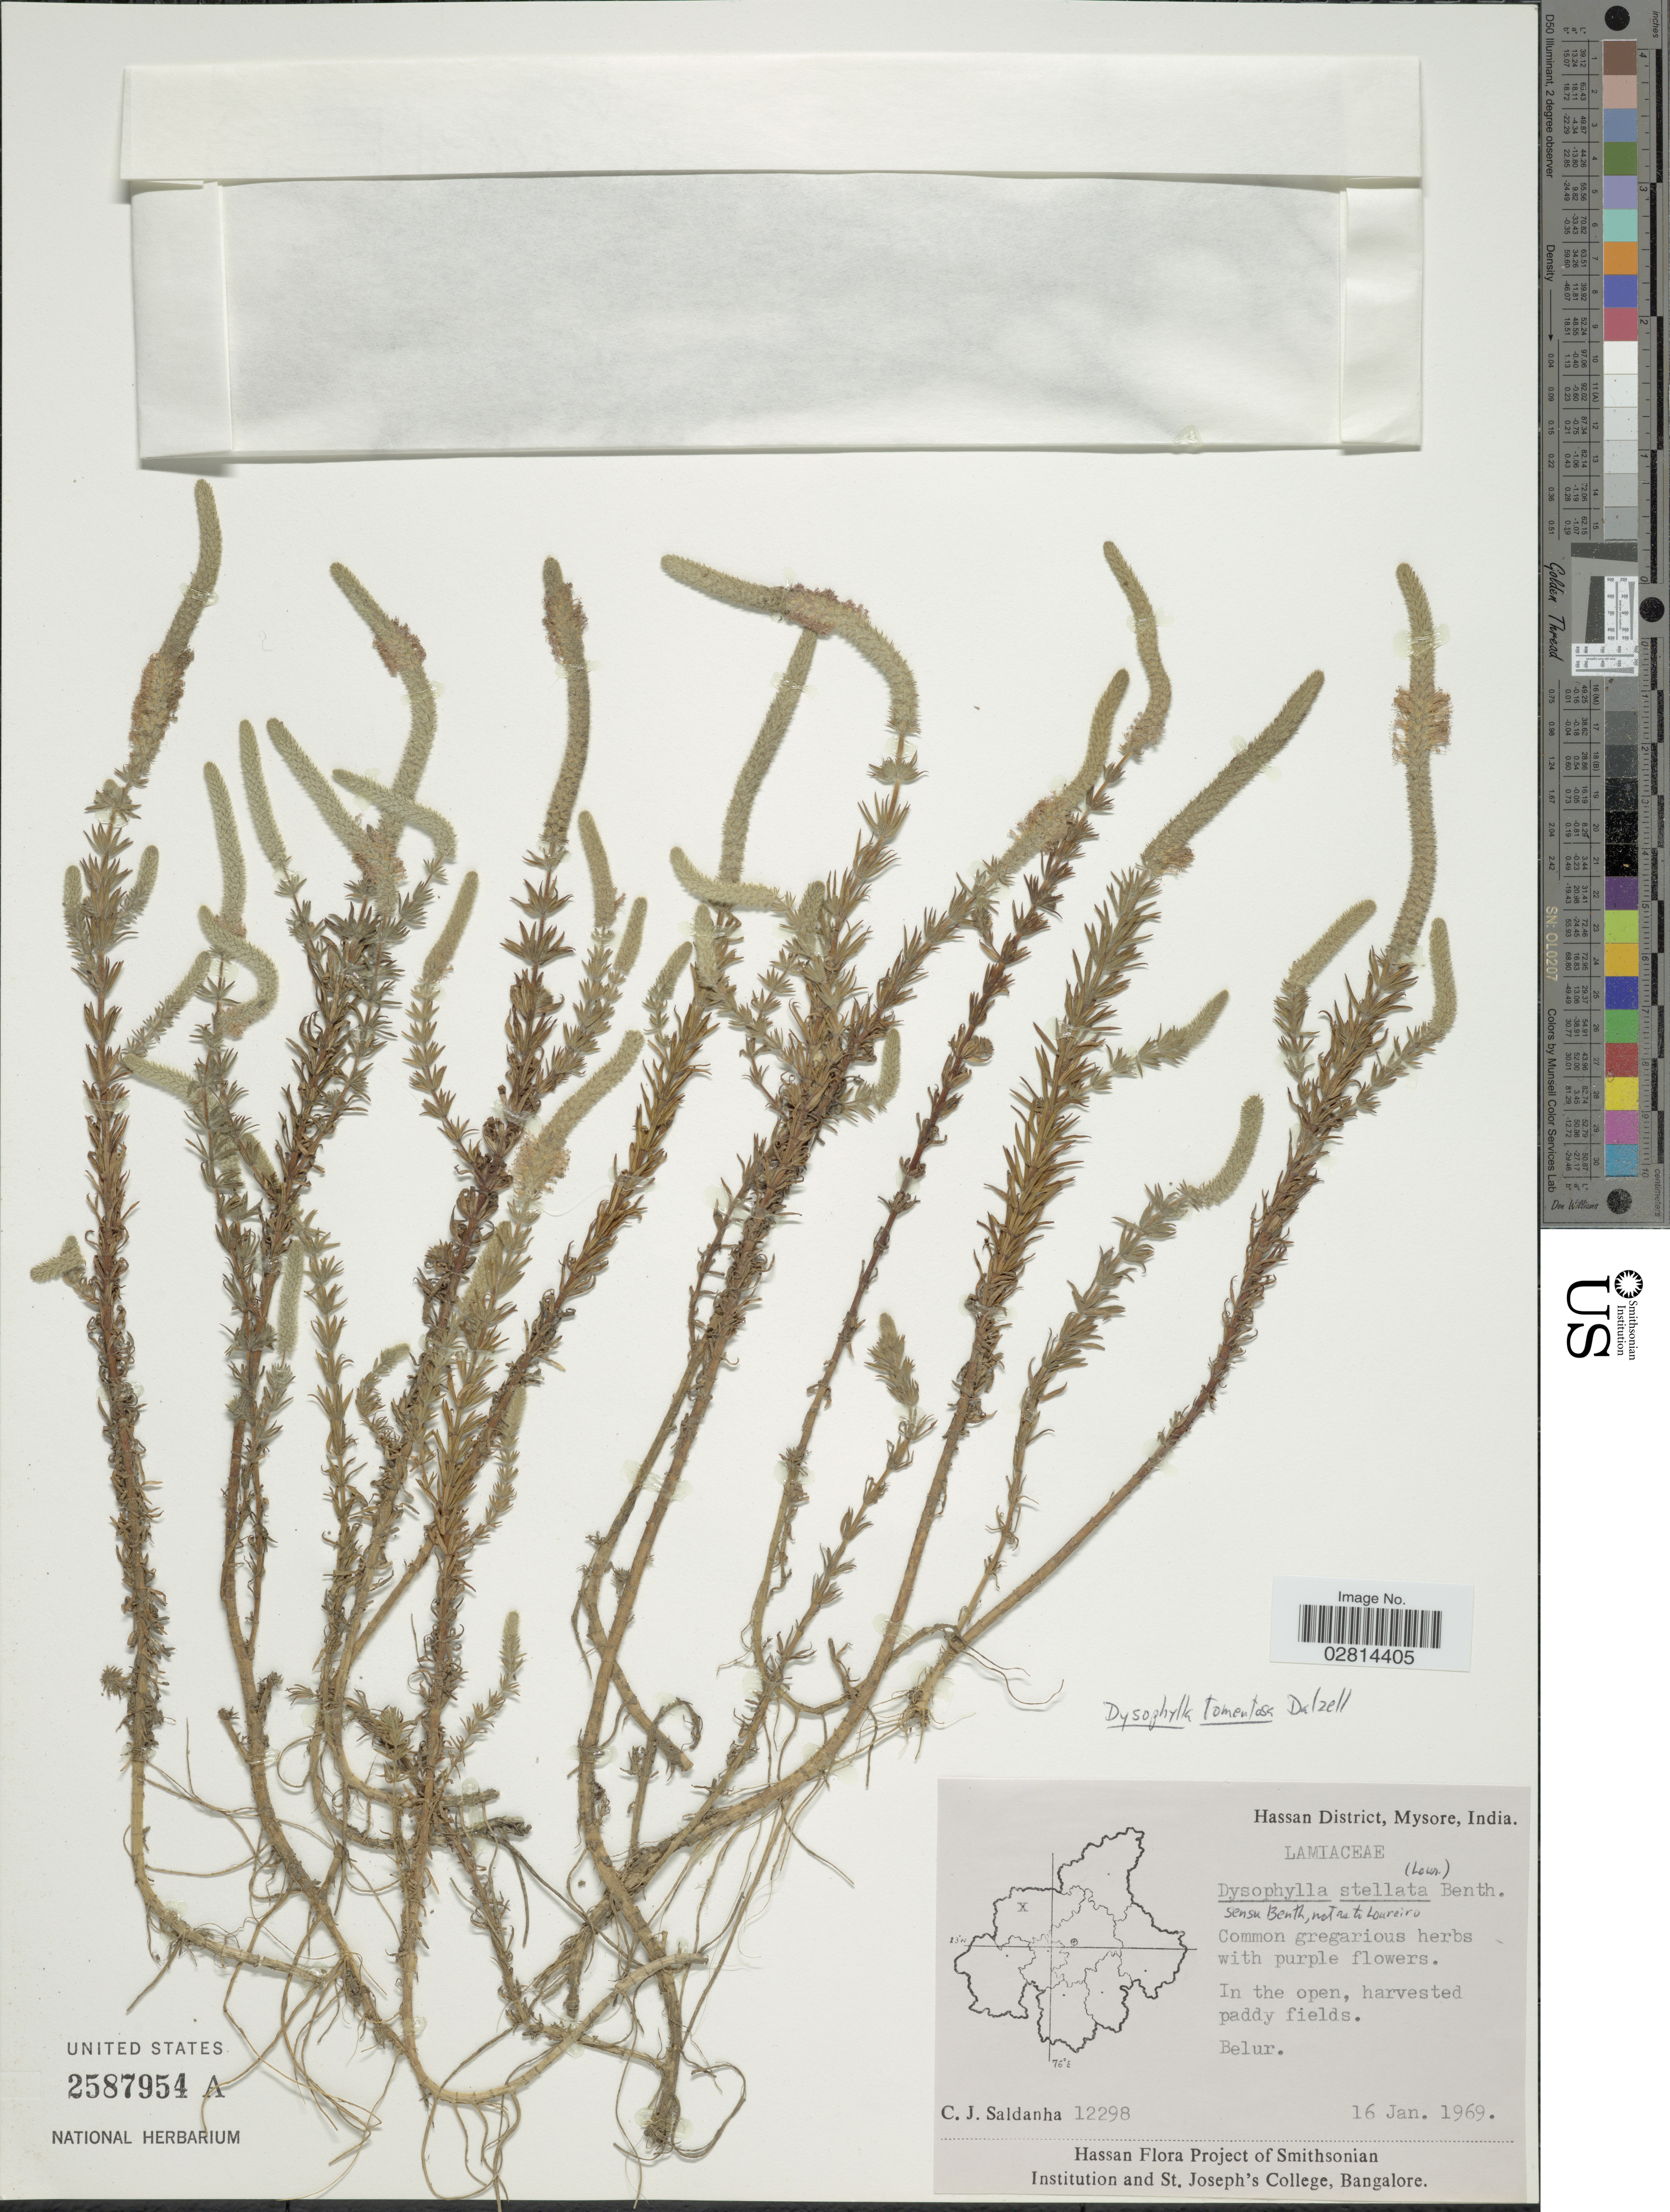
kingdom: Plantae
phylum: Tracheophyta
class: Magnoliopsida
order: Lamiales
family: Lamiaceae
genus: Pogostemon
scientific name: Pogostemon stellatus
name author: (Lour.) Kuntze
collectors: C. J. Saldanha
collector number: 12298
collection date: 1969-01-16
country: India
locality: Hassan District, Mysore. Belur.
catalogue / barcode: US 2587954A